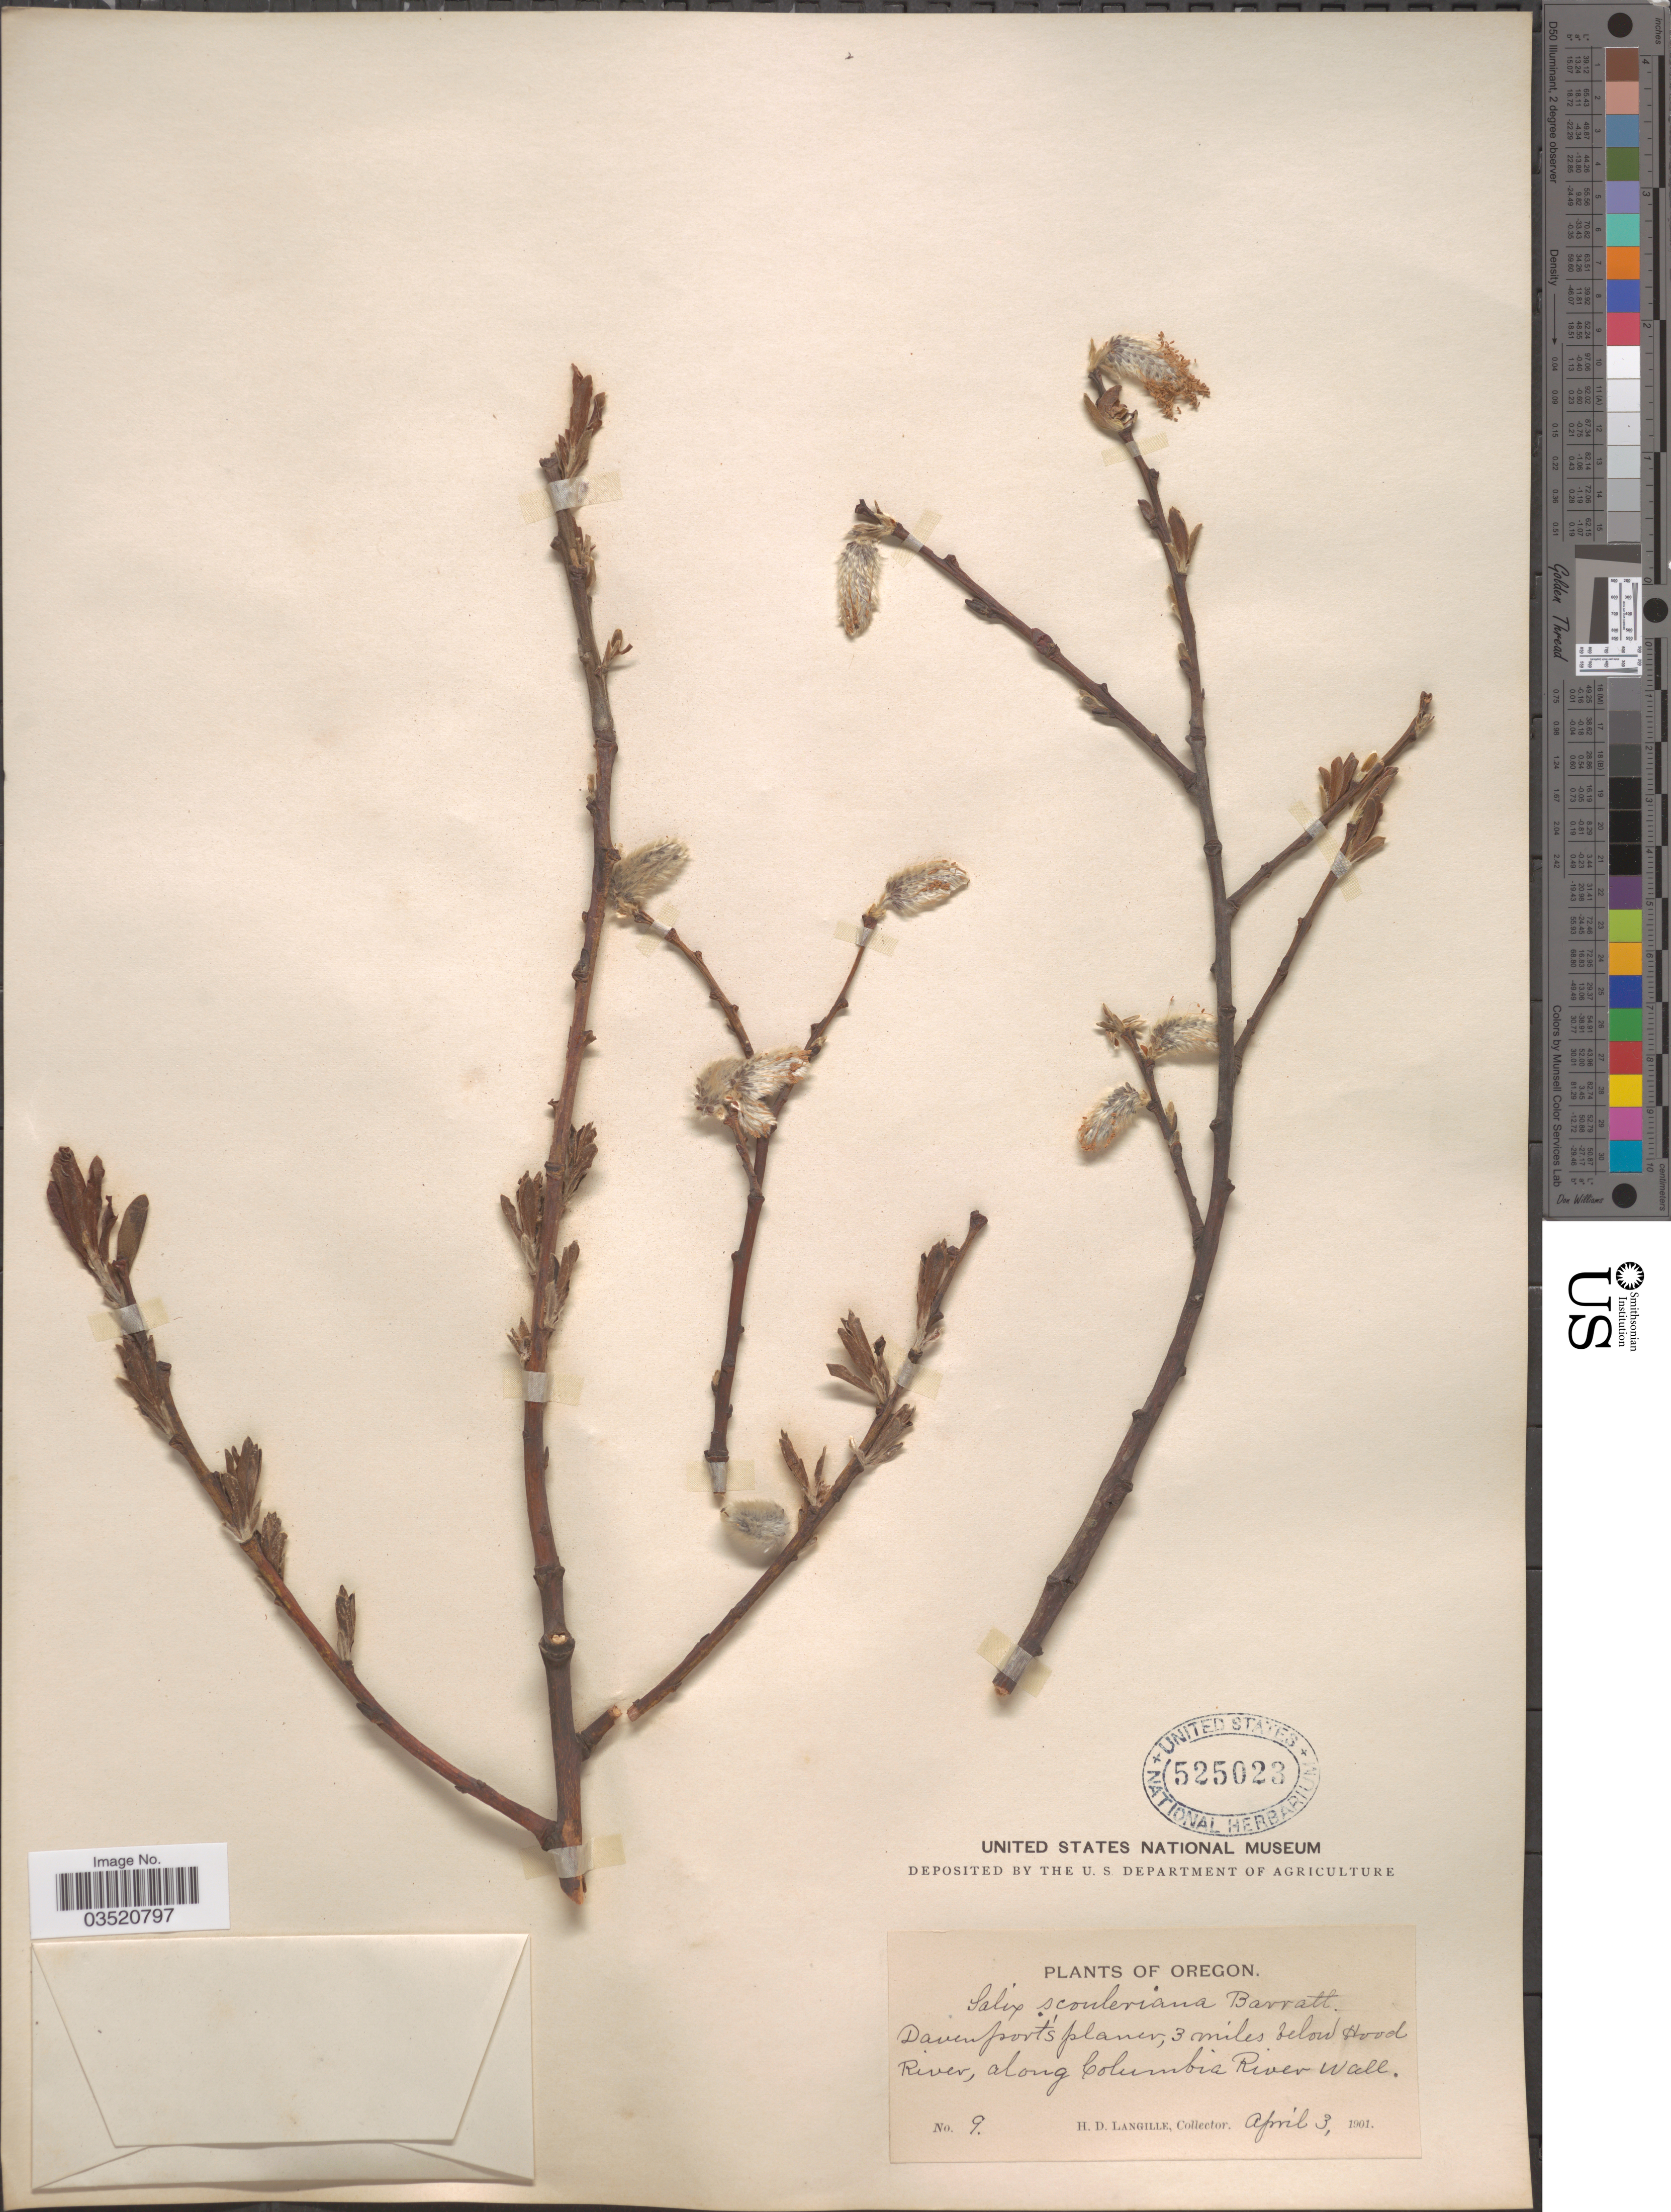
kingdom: Plantae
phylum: Tracheophyta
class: Magnoliopsida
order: Malpighiales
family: Salicaceae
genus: Salix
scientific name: Salix scouleriana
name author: Barratt ex Hook.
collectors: H. Langille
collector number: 9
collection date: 1901-04-03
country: United States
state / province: Oregon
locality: Davenport's planer, 3 miles below Hood River, along Columbia River Wall.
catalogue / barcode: US 525023